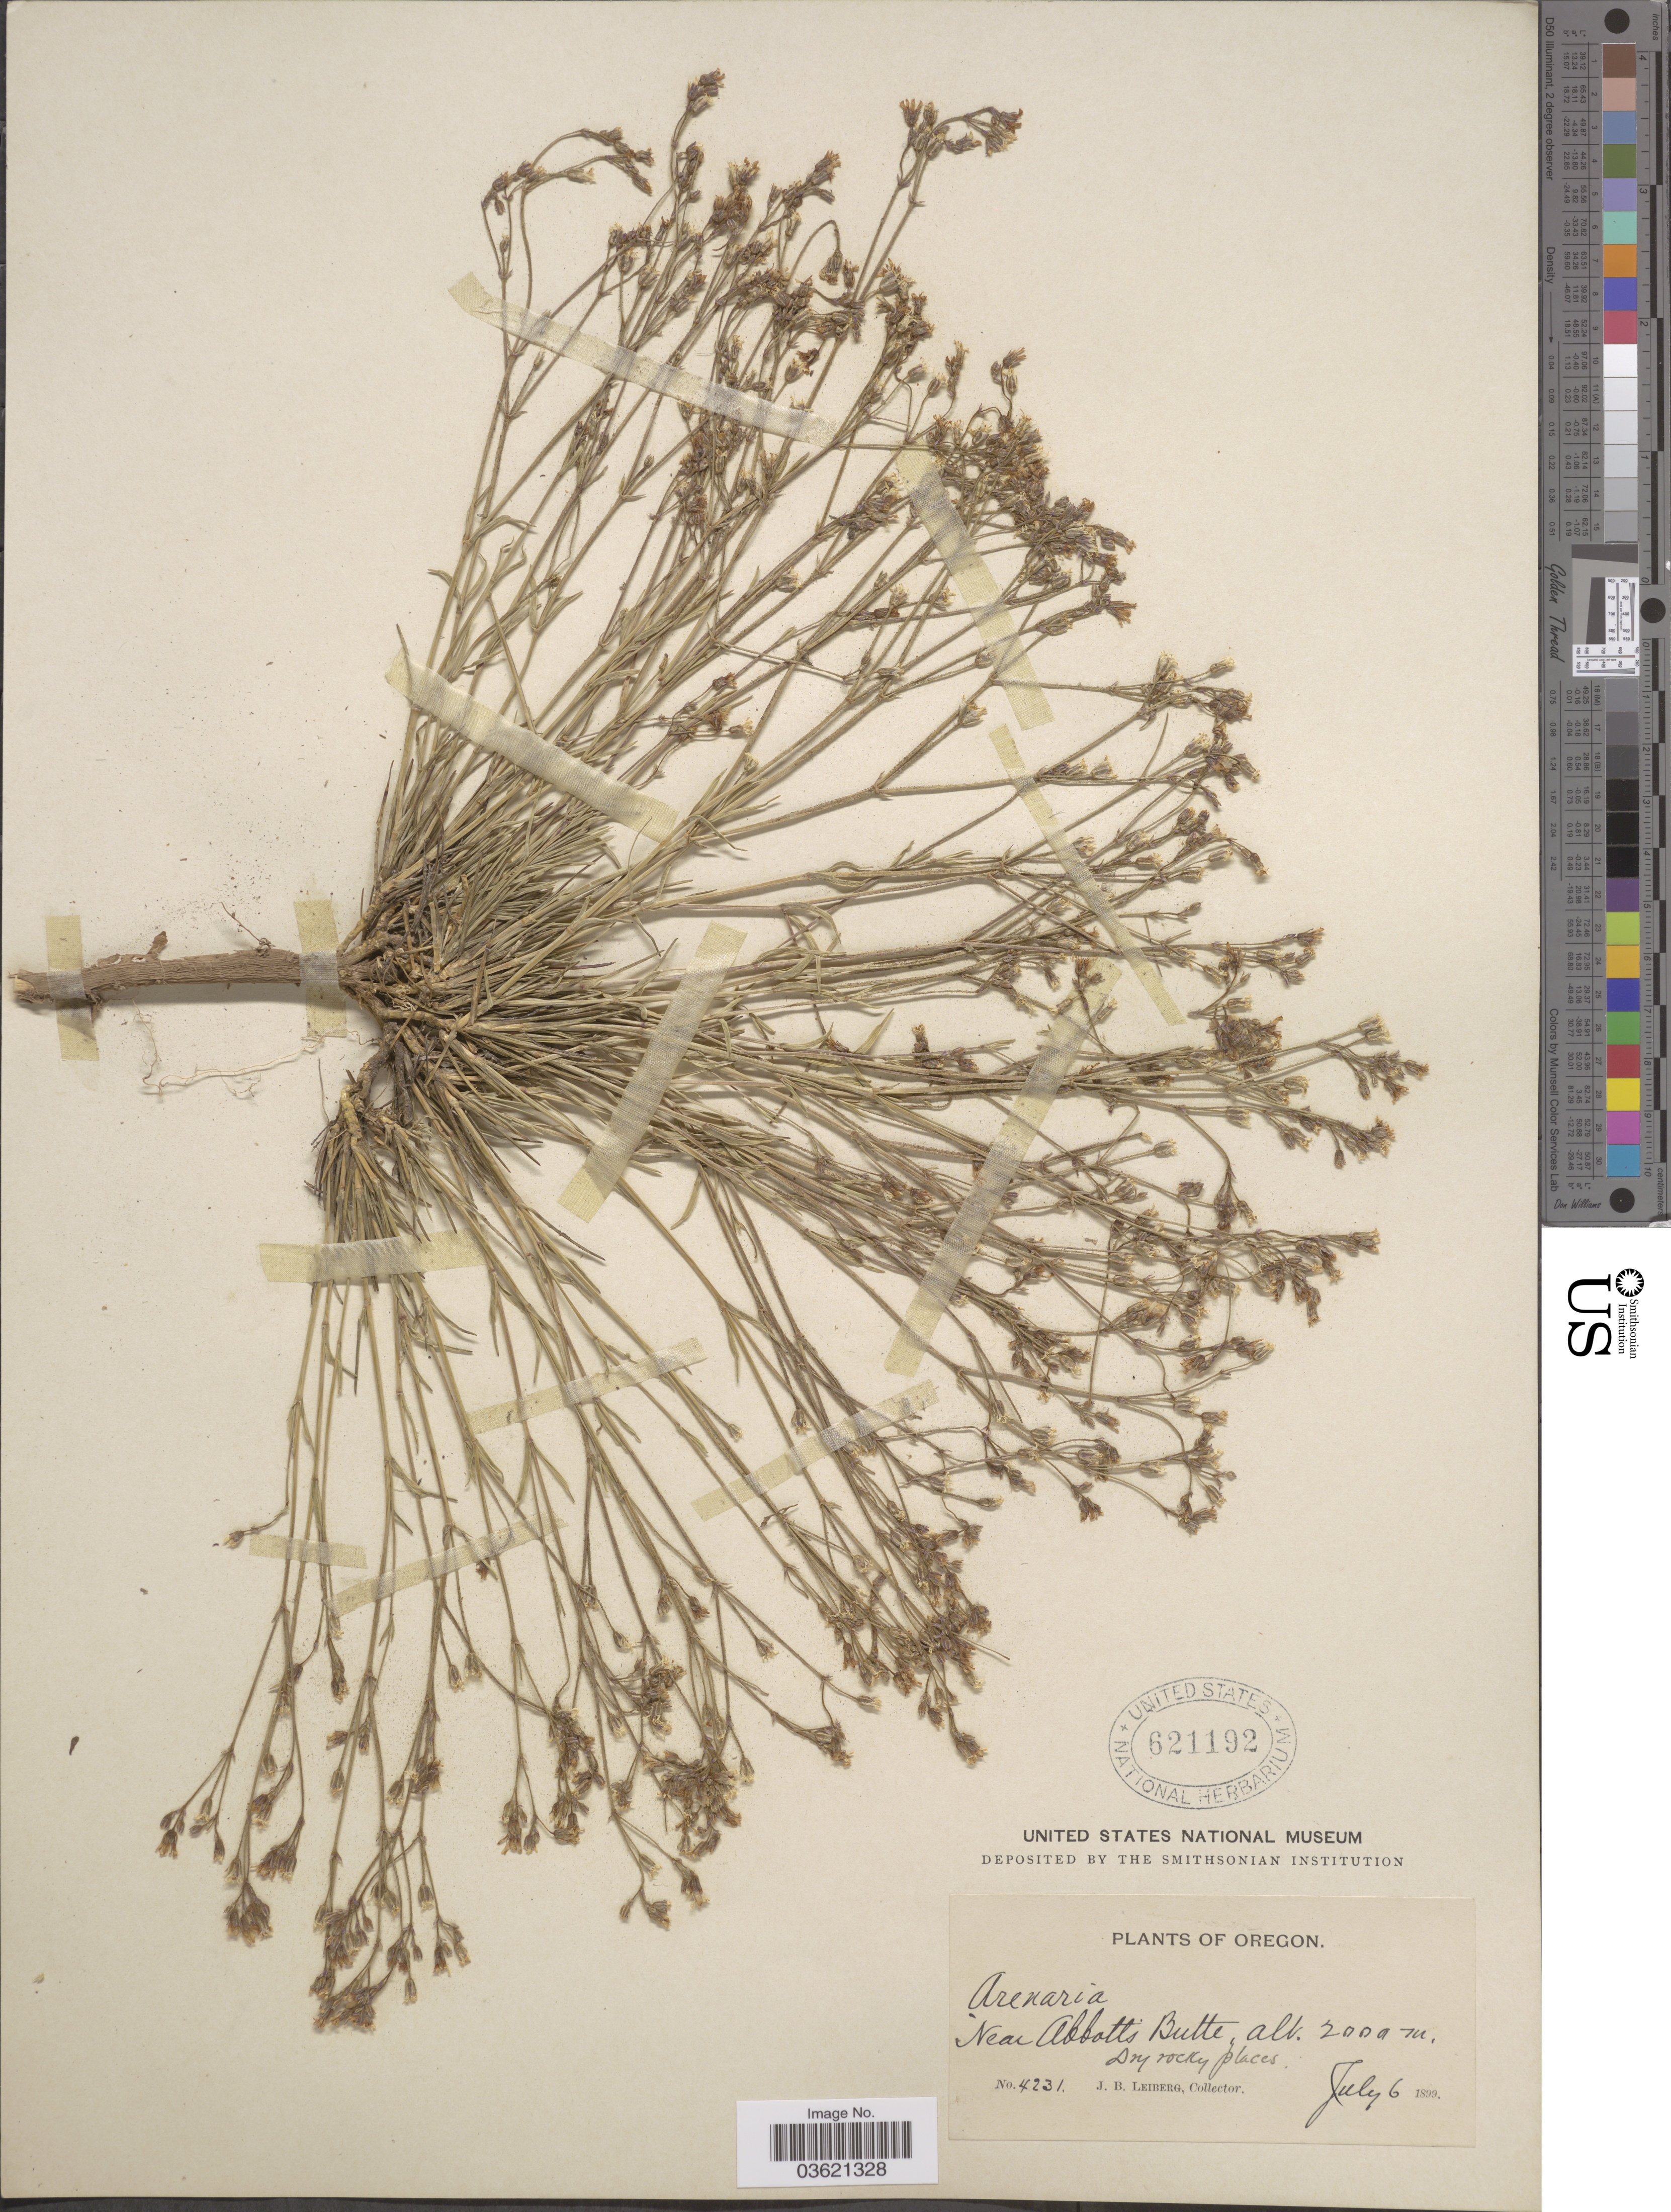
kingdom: Plantae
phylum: Tracheophyta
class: Magnoliopsida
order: Caryophyllales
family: Caryophyllaceae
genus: Arenaria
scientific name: Arenaria sp.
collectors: J. B. Leiberg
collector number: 4231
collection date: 1899-07-06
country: United States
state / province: Oregon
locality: Near Abbott's Butte.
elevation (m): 2000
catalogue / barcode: US 621192